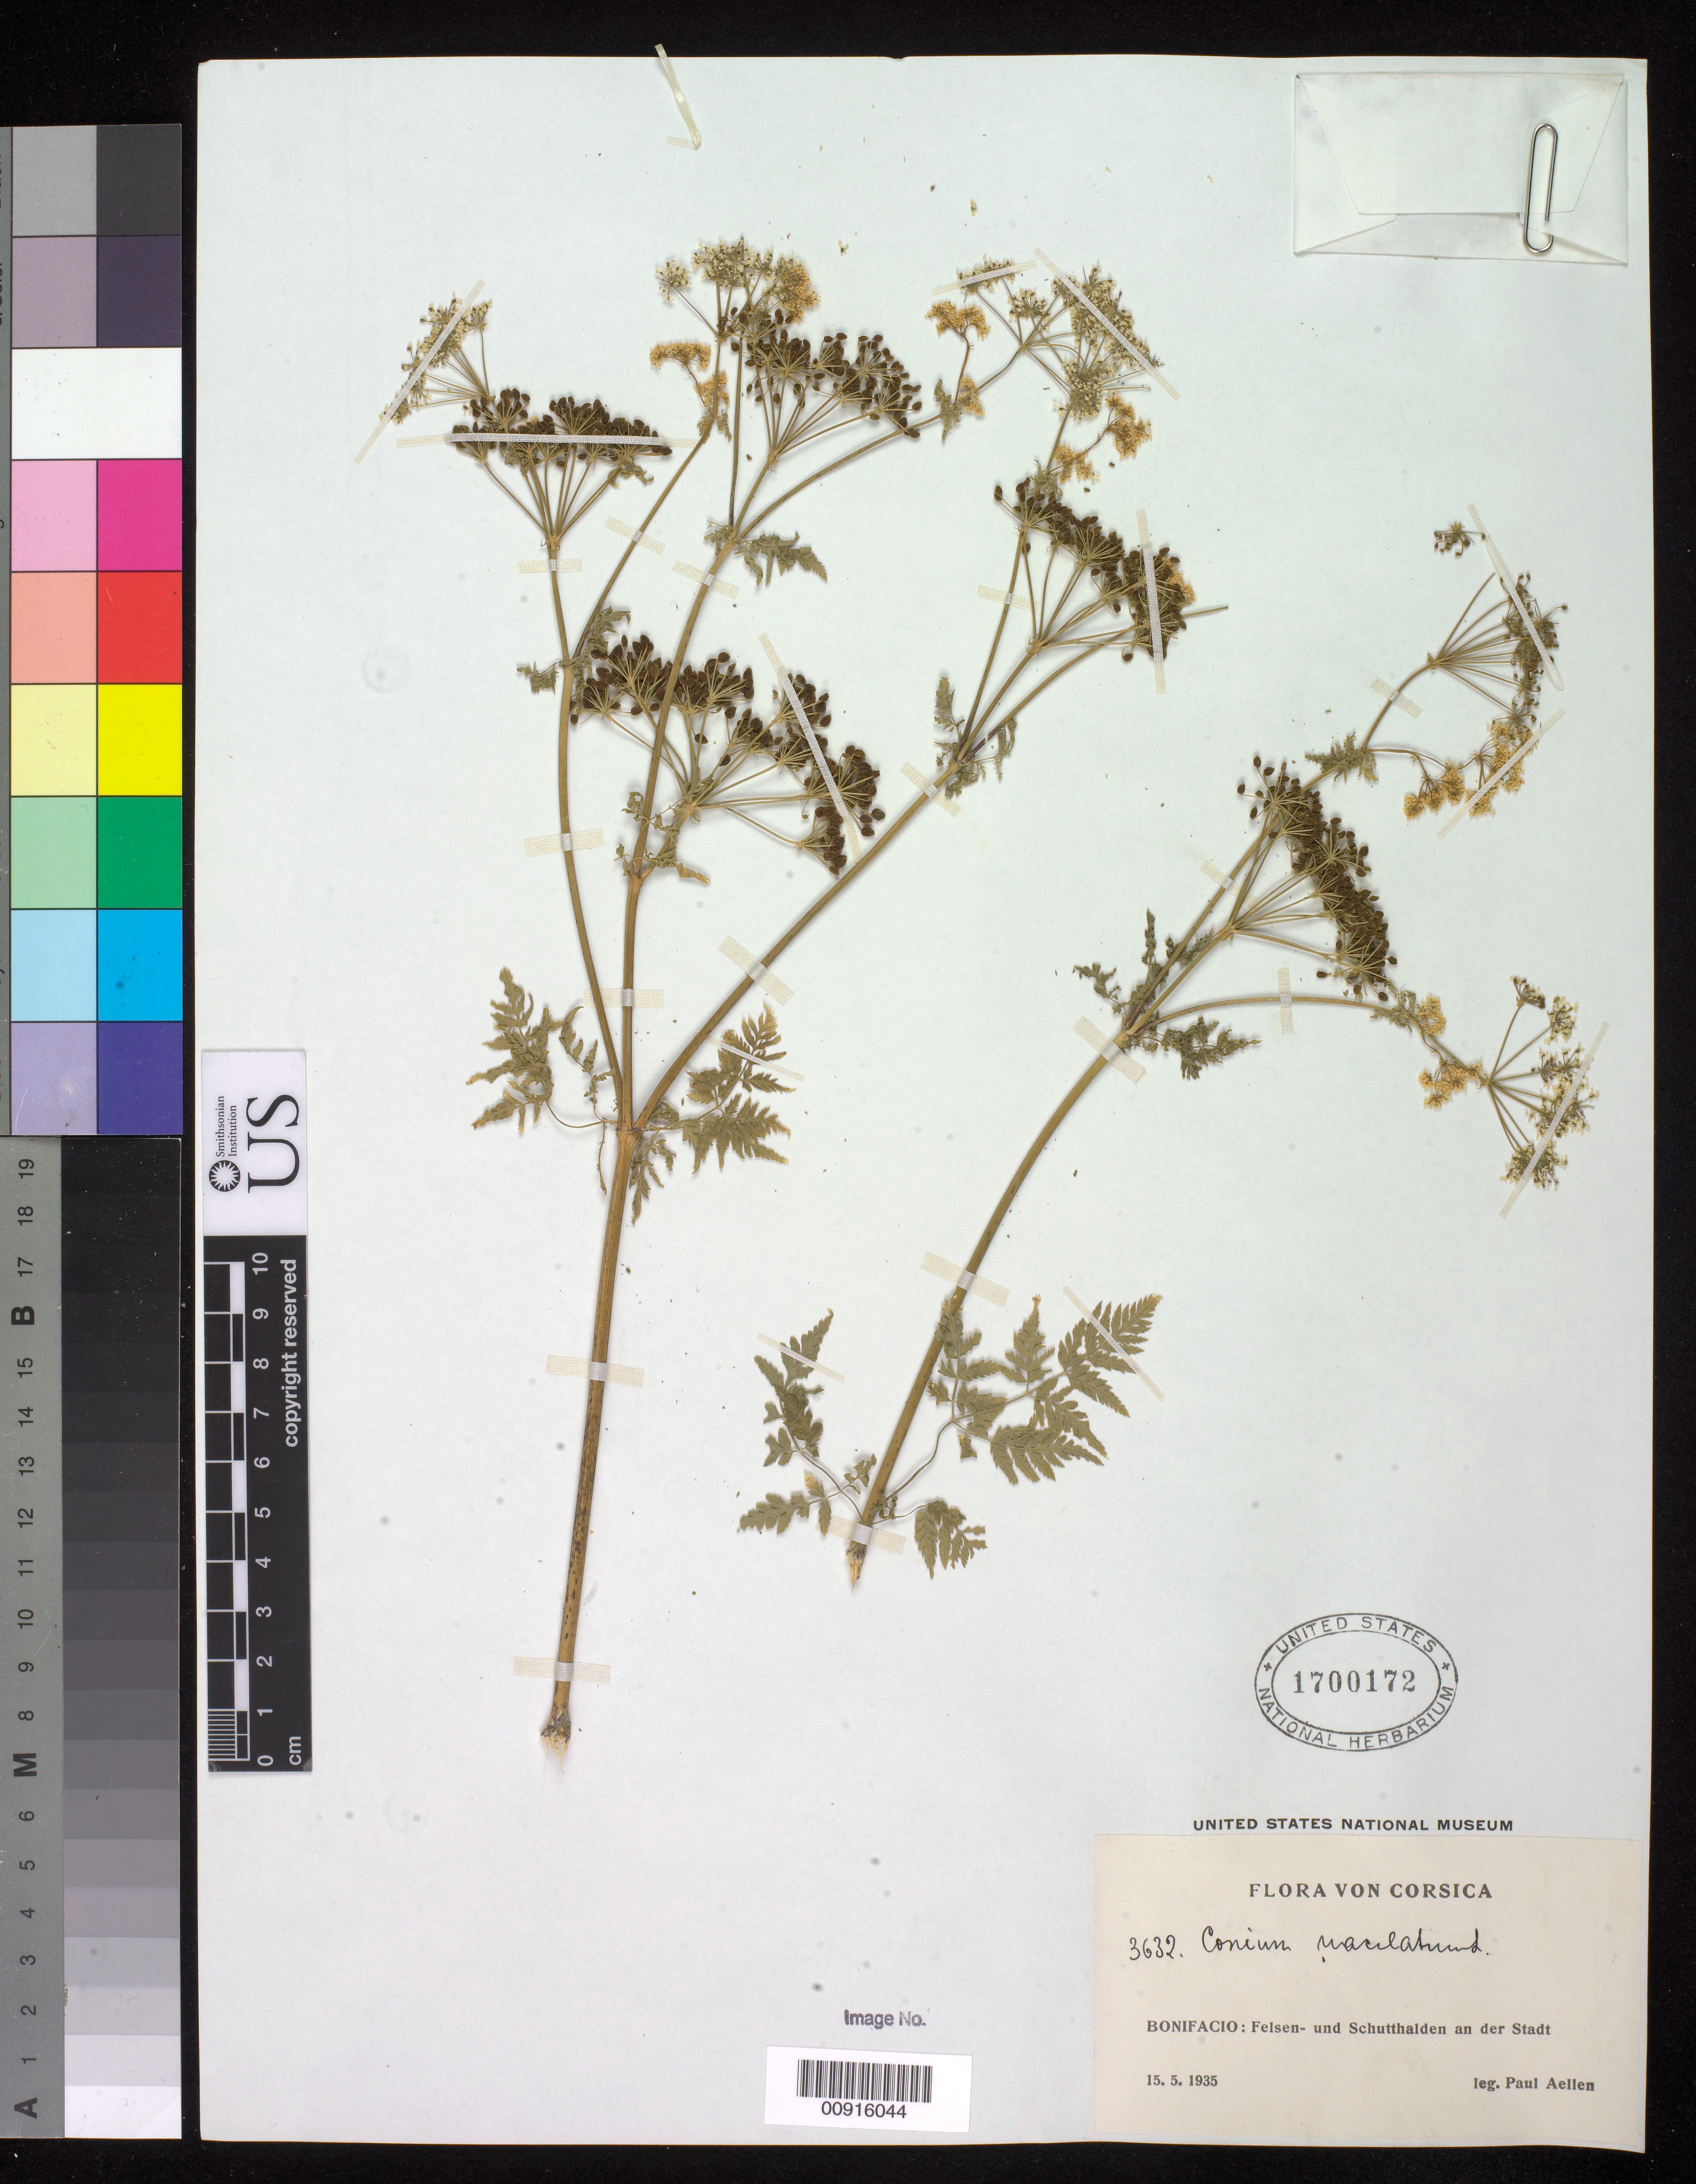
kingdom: Plantae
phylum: Tracheophyta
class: Magnoliopsida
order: Apiales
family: Apiaceae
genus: Conium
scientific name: Conium maculatum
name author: L.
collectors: P. Allen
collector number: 3632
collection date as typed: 15 May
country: France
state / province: Corsica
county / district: Corse-du-Sud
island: Corse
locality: Bonifacio: Felsen und Schutthalden an der Stadt.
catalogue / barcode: US 1700172